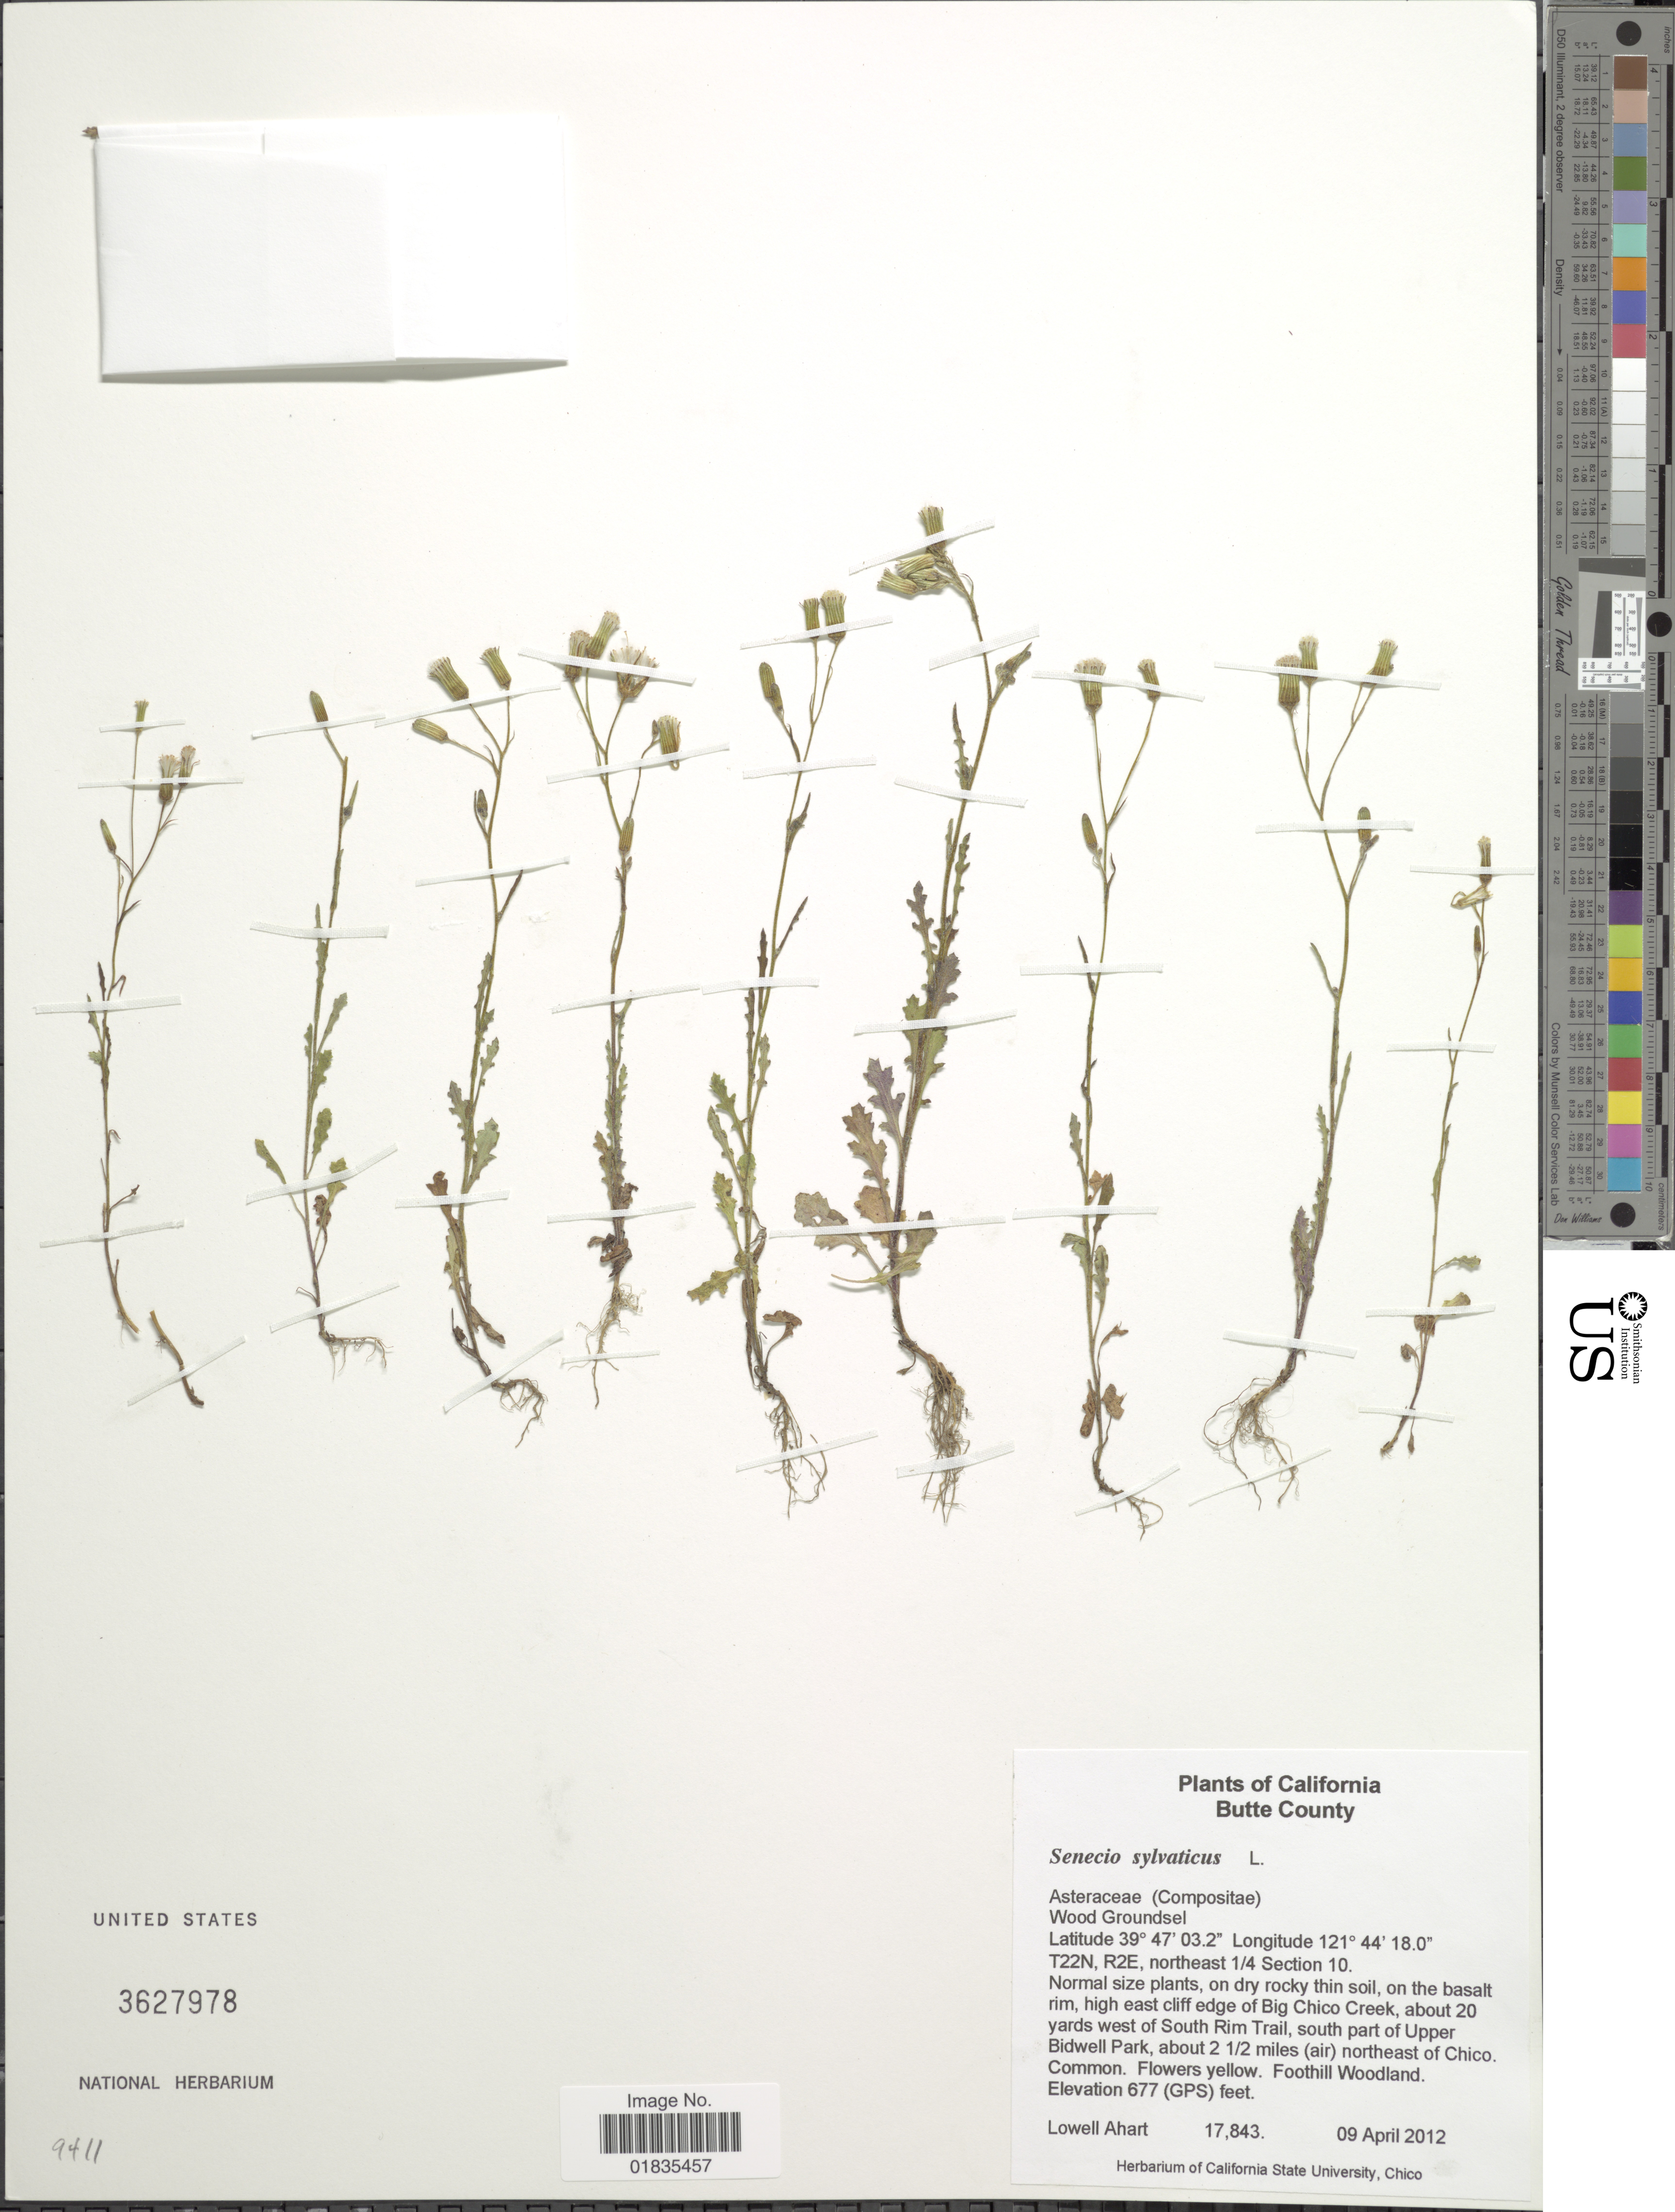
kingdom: Plantae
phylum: Tracheophyta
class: Magnoliopsida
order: Asterales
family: Asteraceae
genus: Senecio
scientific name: Senecio sylvaticus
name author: L.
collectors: L. Ahart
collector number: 17843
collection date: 2012-04-09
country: United States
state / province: California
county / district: Butte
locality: Butte County, Wood Groundsel, T22N, R2E, northeast 1/4 Section 10, high east cliff edge of Big Chico Creek, about 20 yards west of South Rim Trail, south part of Upper Bidwell Park, about 2 1/2 miles (air) northeast of Chico, Foothill woodland.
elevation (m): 206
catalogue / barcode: US 3627978